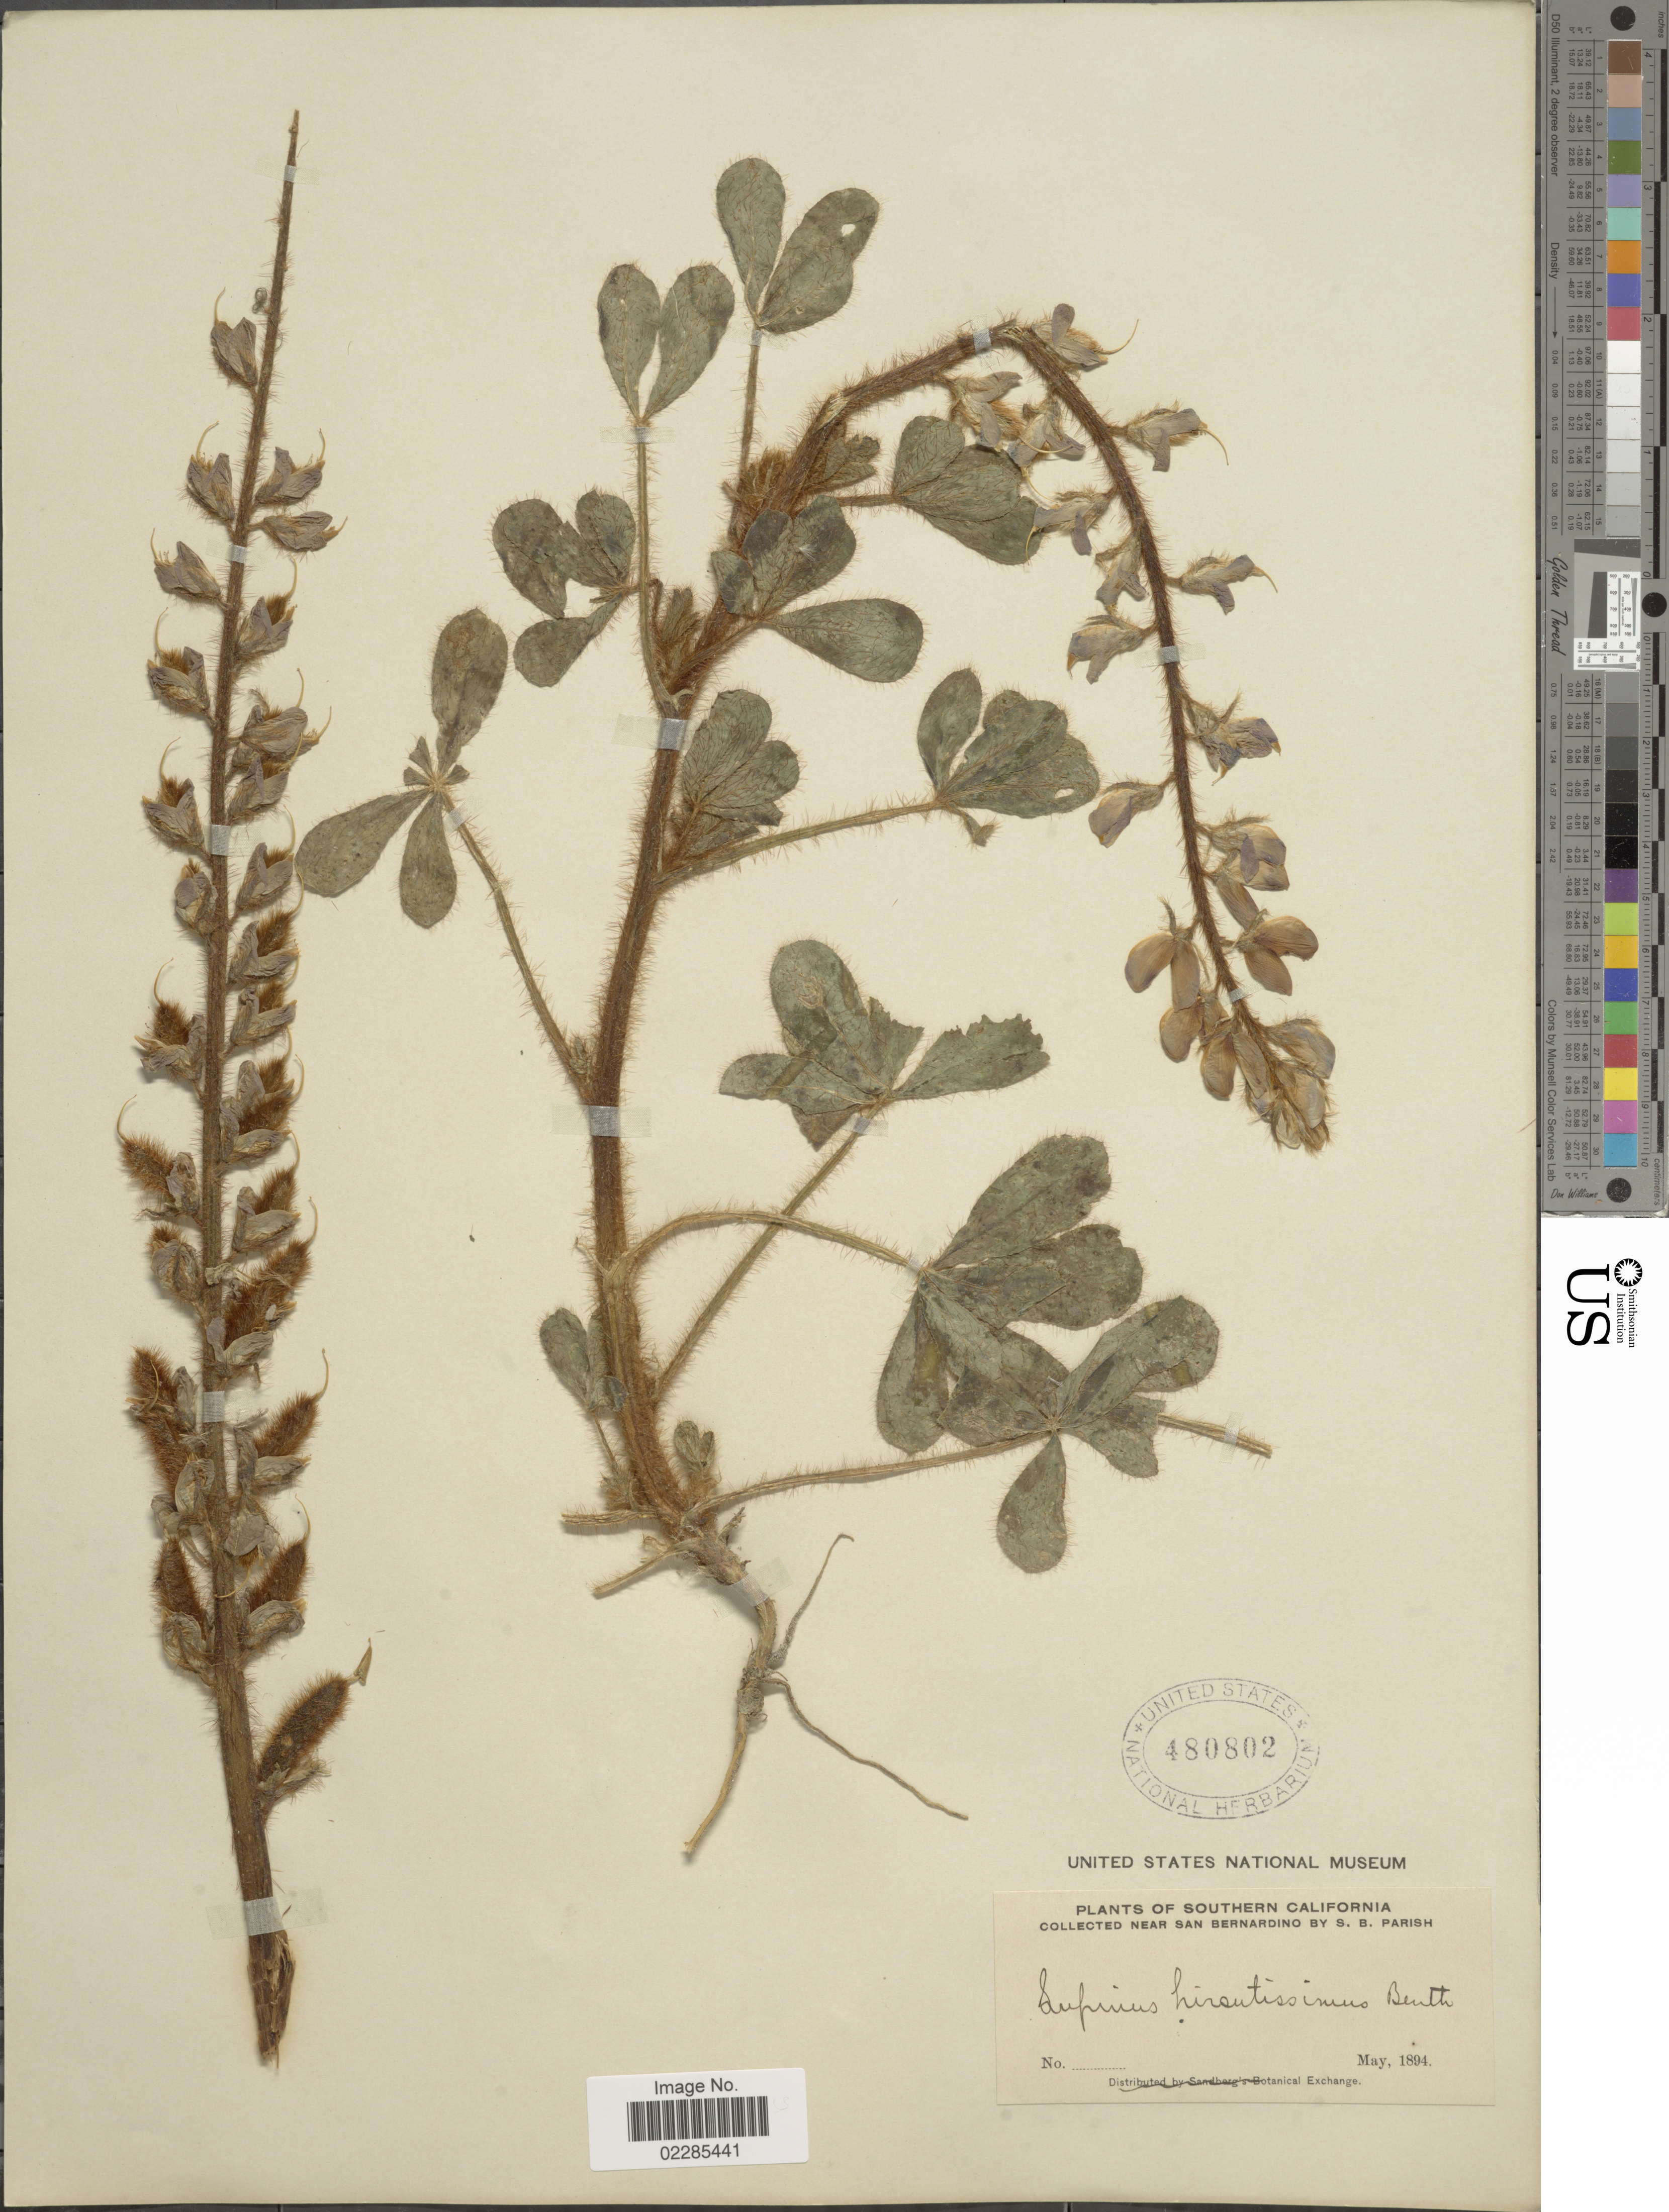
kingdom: Plantae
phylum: Tracheophyta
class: Magnoliopsida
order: Fabales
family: Fabaceae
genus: Lupinus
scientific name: Lupinus hirsutissimus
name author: Benth.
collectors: S. B. Parish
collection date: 1894-05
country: United States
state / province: California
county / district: San Bernardino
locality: Southern California, near San Bernardino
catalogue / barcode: US 480802